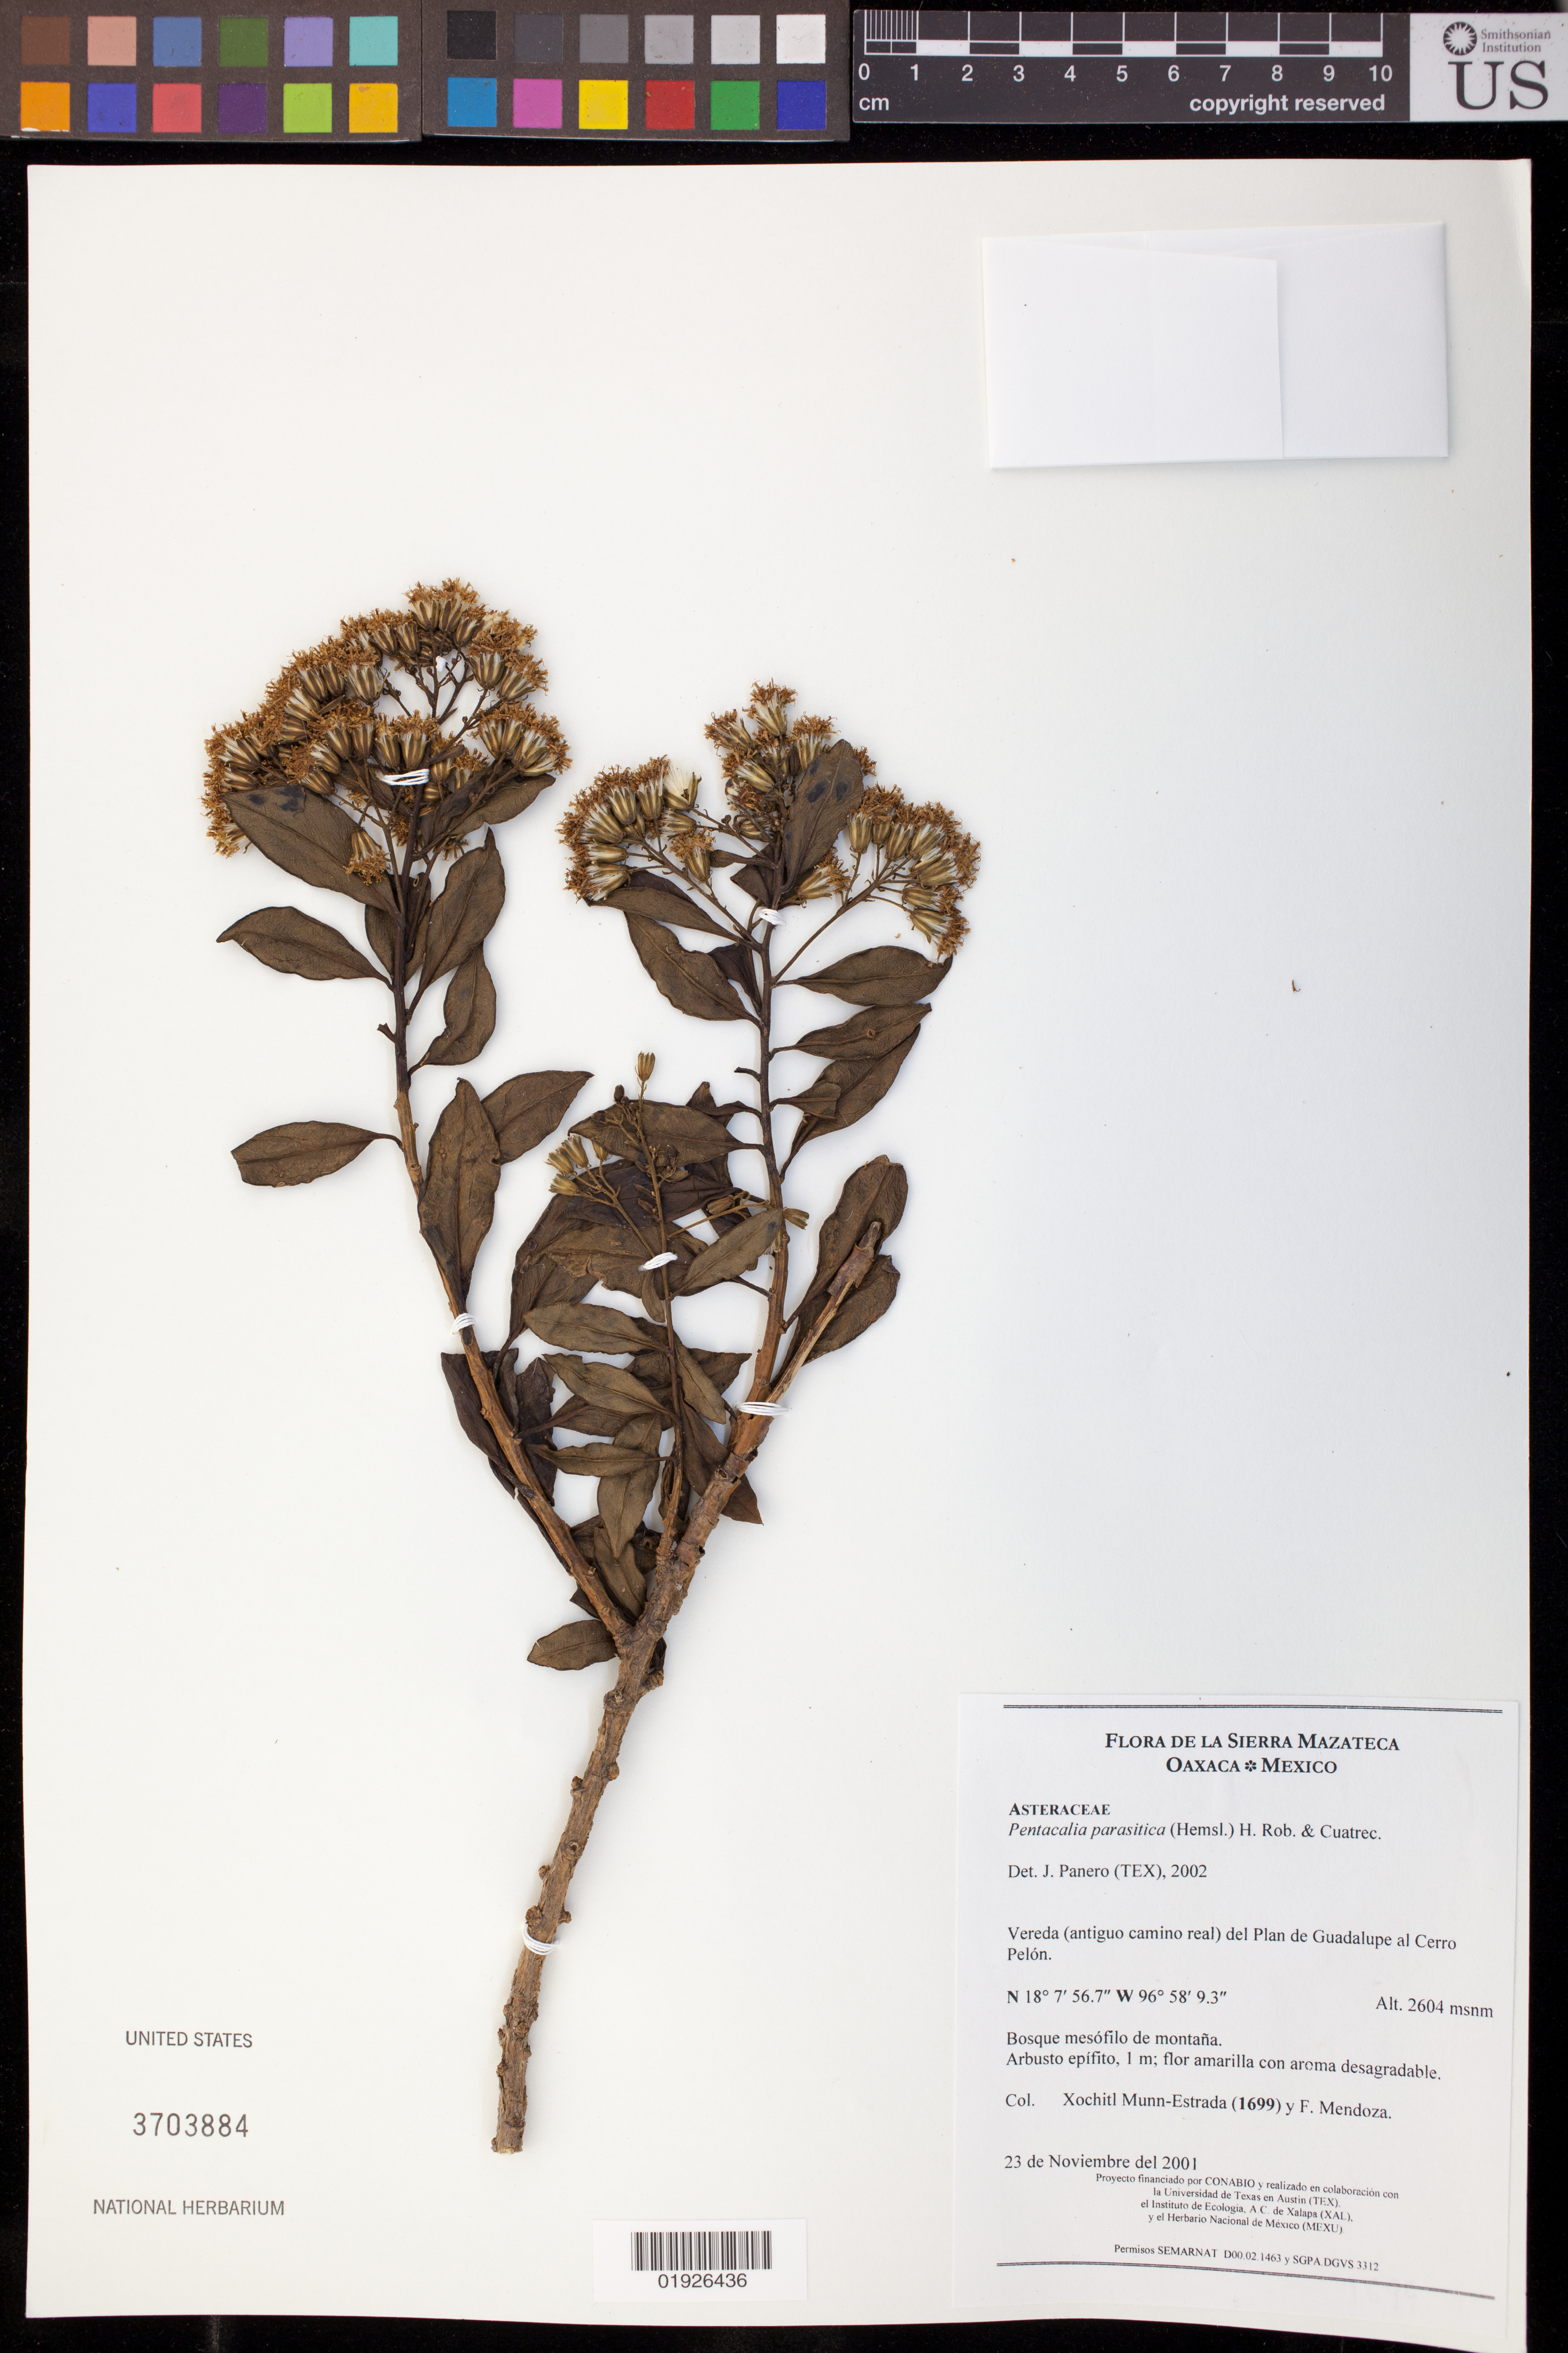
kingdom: Plantae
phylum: Tracheophyta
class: Magnoliopsida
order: Asterales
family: Asteraceae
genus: Pentacalia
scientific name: Pentacalia parasitica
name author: (Hemsl.) H. Rob. & Cuatrec.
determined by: Panero, J. L.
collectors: X. Munn-Estrada & F. Mendoza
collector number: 1699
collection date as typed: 23 de Noviembre del 2001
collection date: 2001-11-23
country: Mexico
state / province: Oaxaca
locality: Vereda (antiguo camino real) del Plan de Guadalupe al Cerro Pelon.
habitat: Bosque mesofilo de montana.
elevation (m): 2604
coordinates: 18 7 56.7 N, 96 58 9.3 W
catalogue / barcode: US 3703884